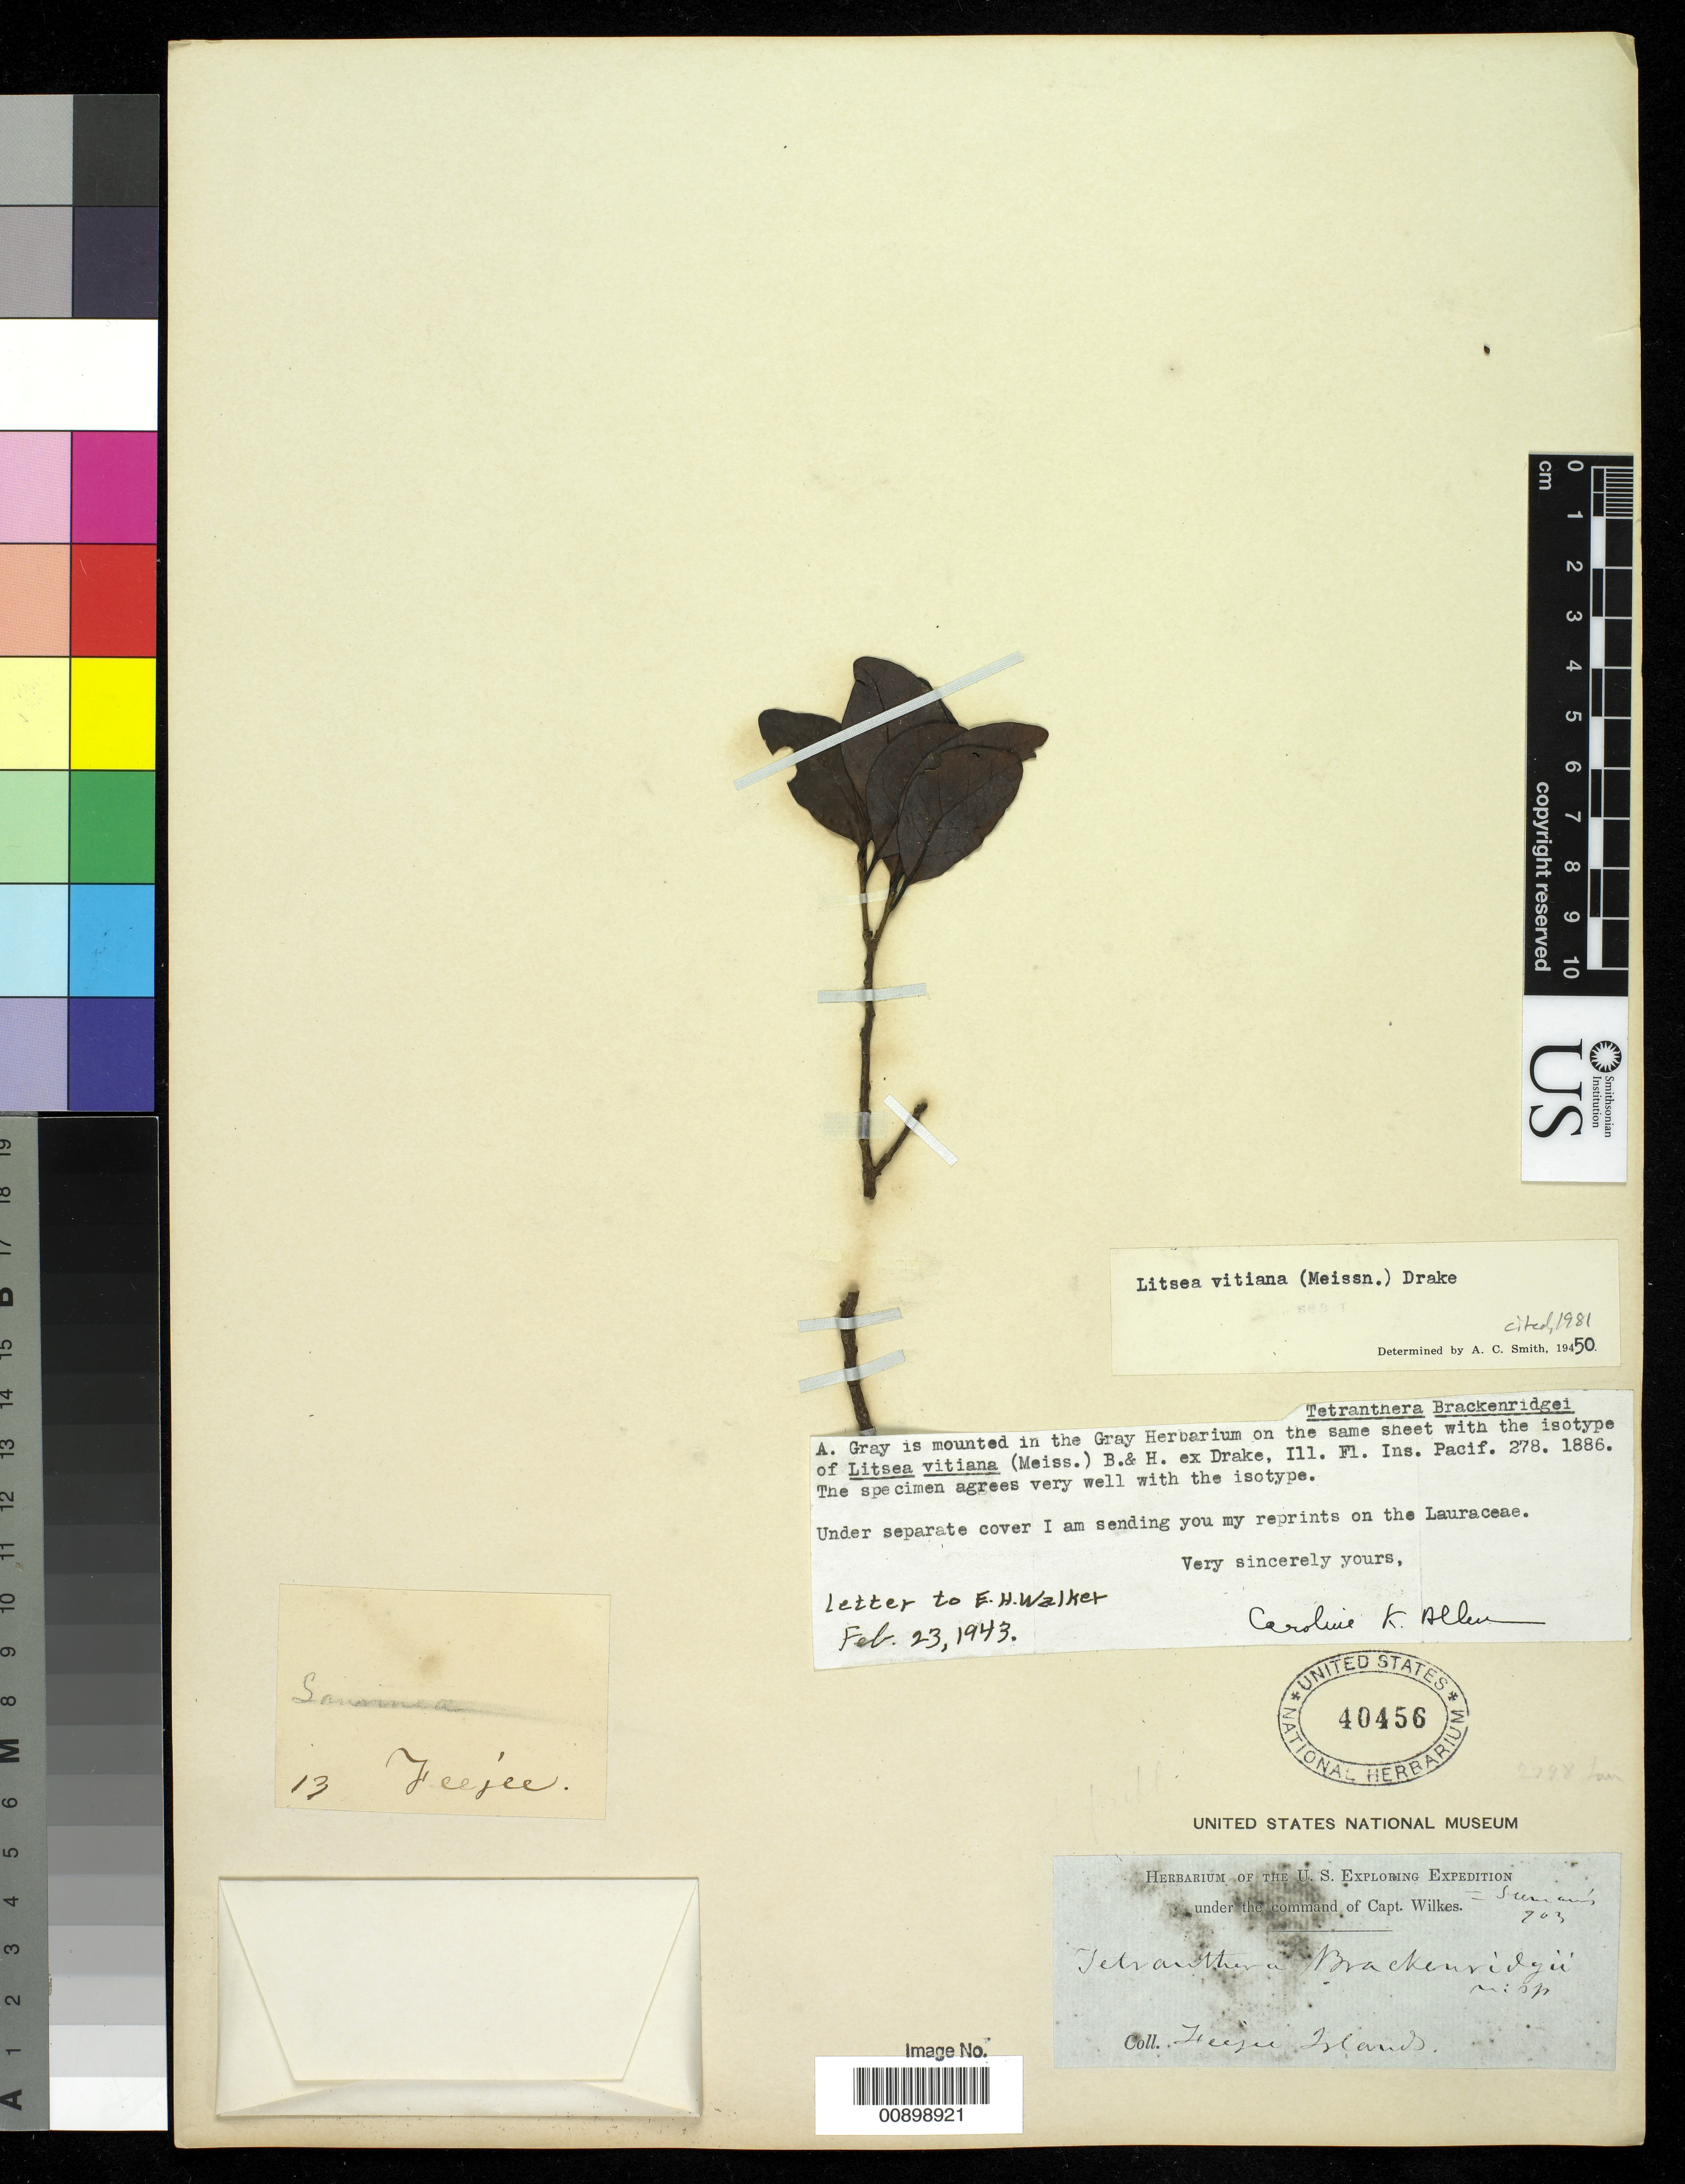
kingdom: Plantae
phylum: Tracheophyta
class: Magnoliopsida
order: Laurales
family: Lauraceae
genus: Litsea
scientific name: Litsea vitiana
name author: (Meisn.) Drake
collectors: Wilkes Explor. Exped.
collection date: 1838/1842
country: Fiji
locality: Feejee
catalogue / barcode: US 40456